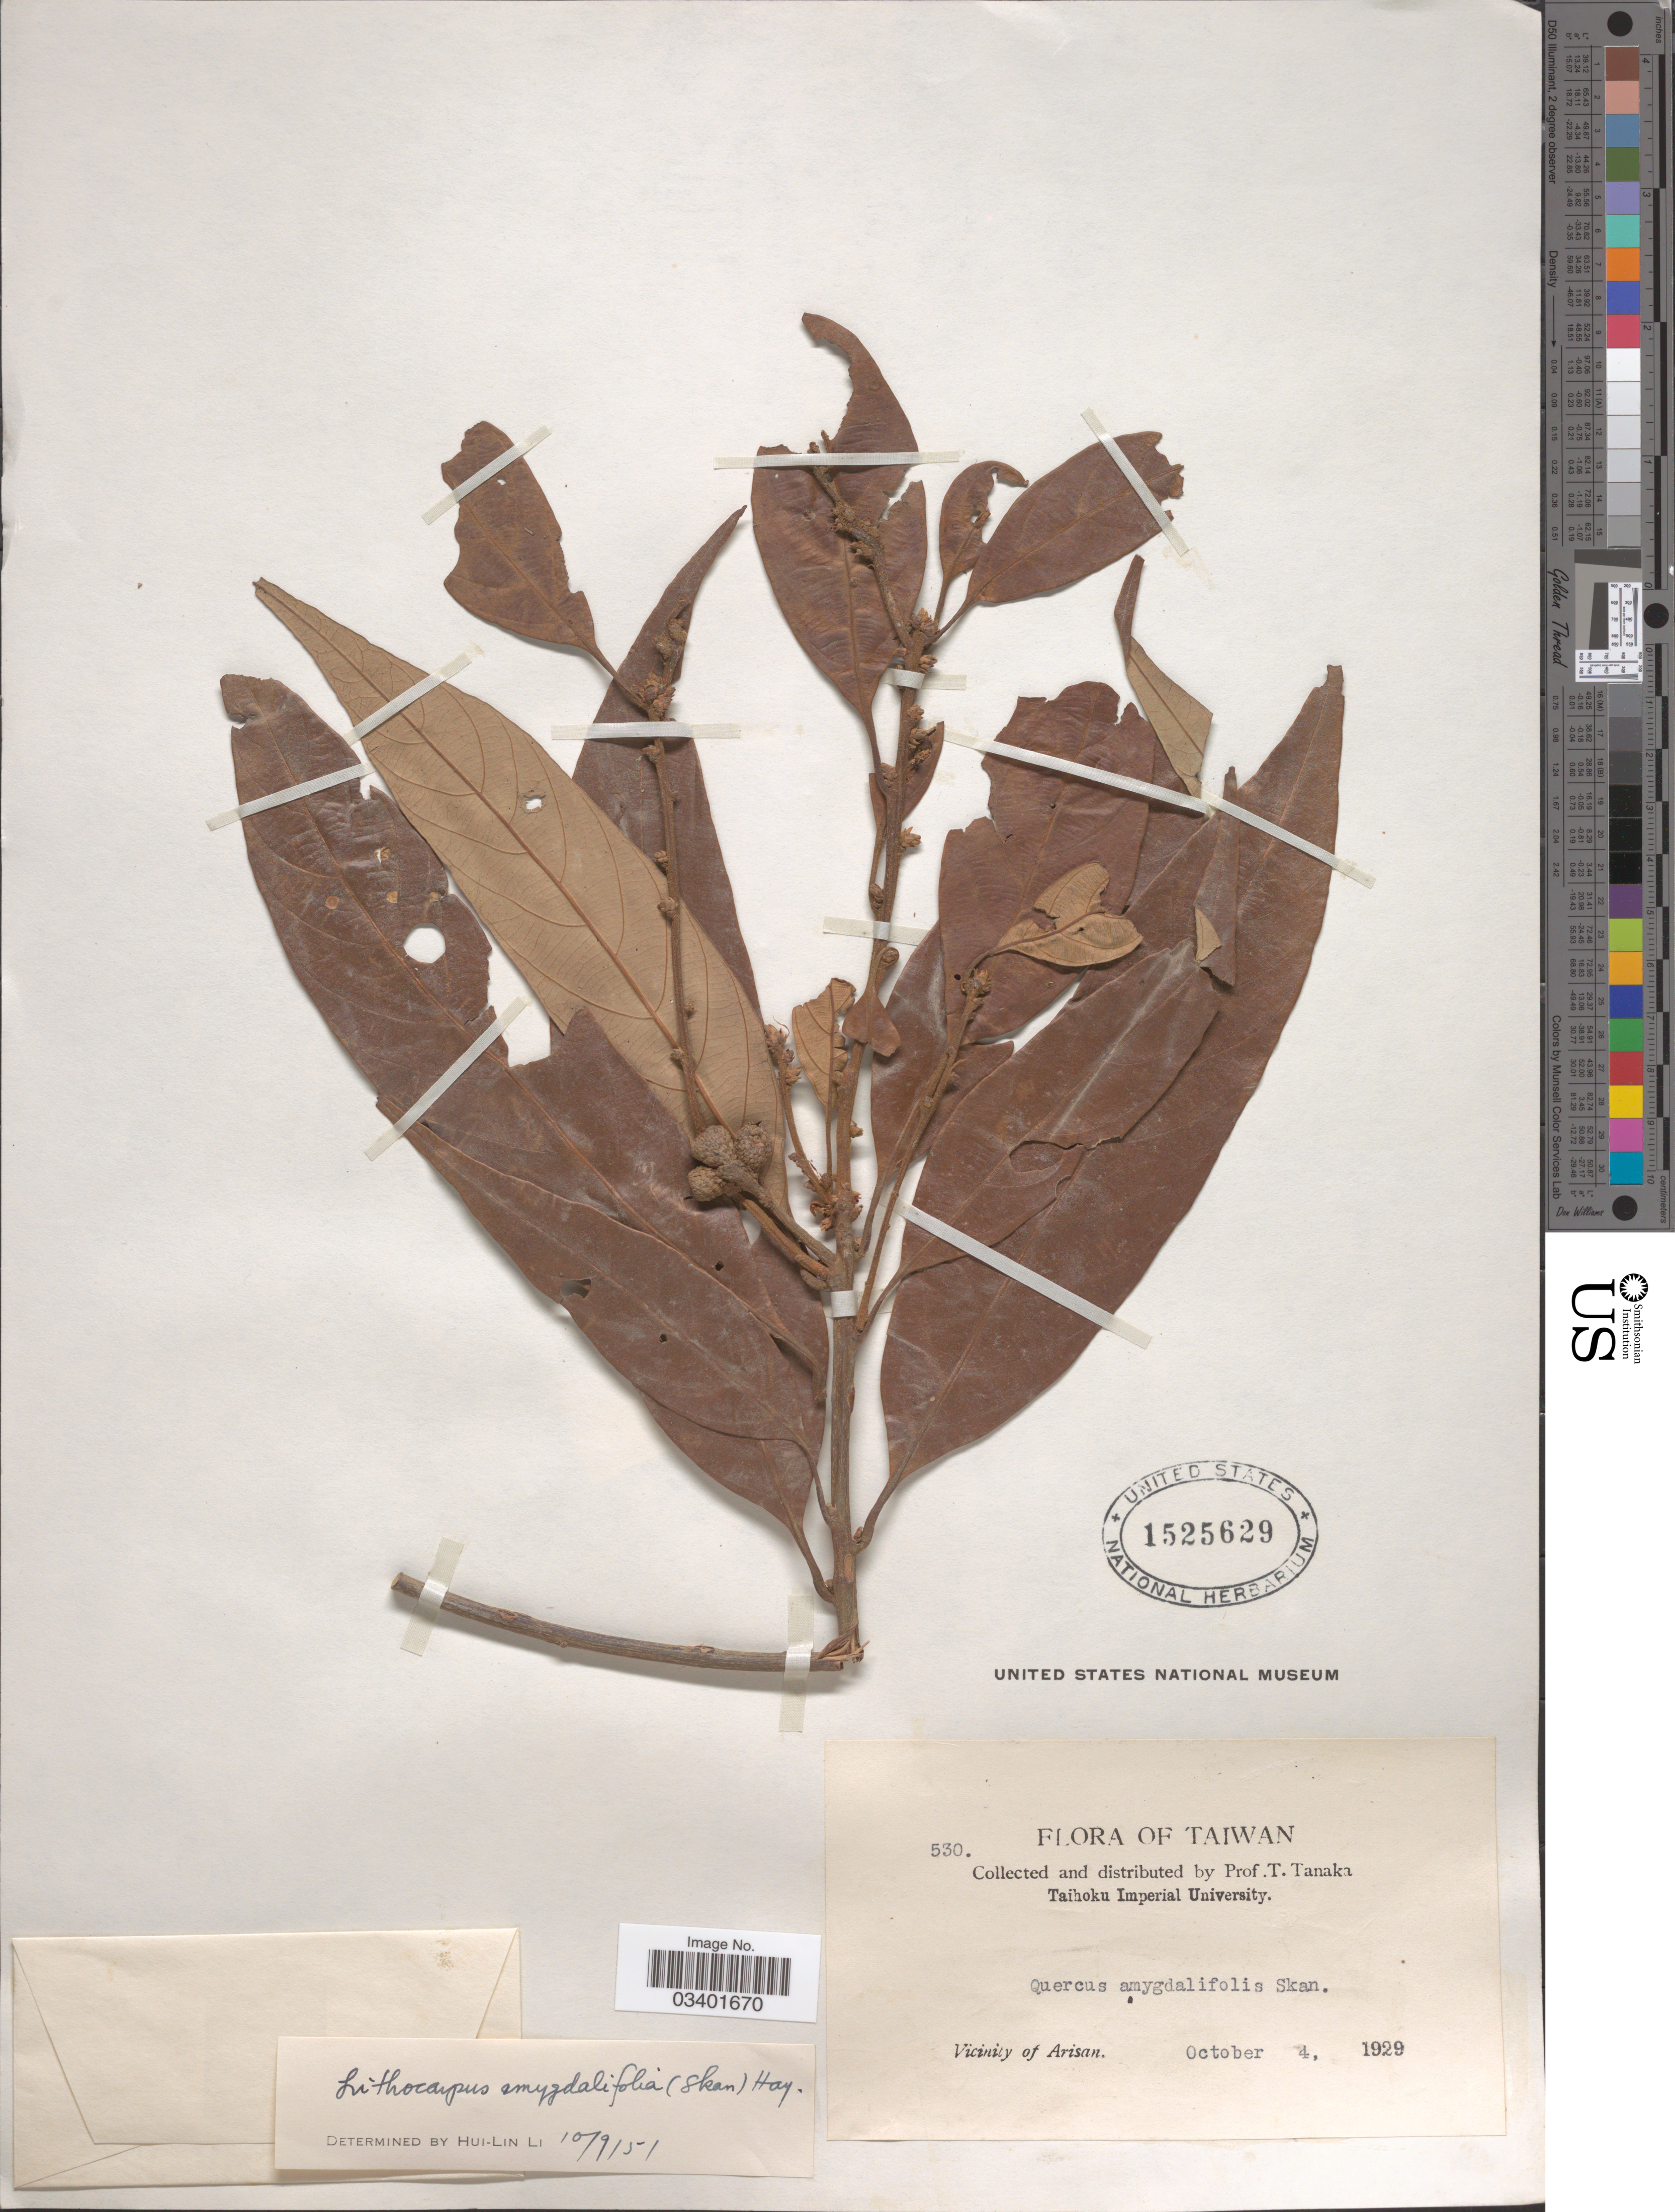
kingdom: Plantae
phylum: Tracheophyta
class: Magnoliopsida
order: Fagales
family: Fagaceae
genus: Lithocarpus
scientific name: Lithocarpus amygdalifolius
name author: (Skan) Hayata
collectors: T. Tanaka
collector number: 530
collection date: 1929-10-04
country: Taiwan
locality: Vicinity of Arisan.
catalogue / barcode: US 1525629